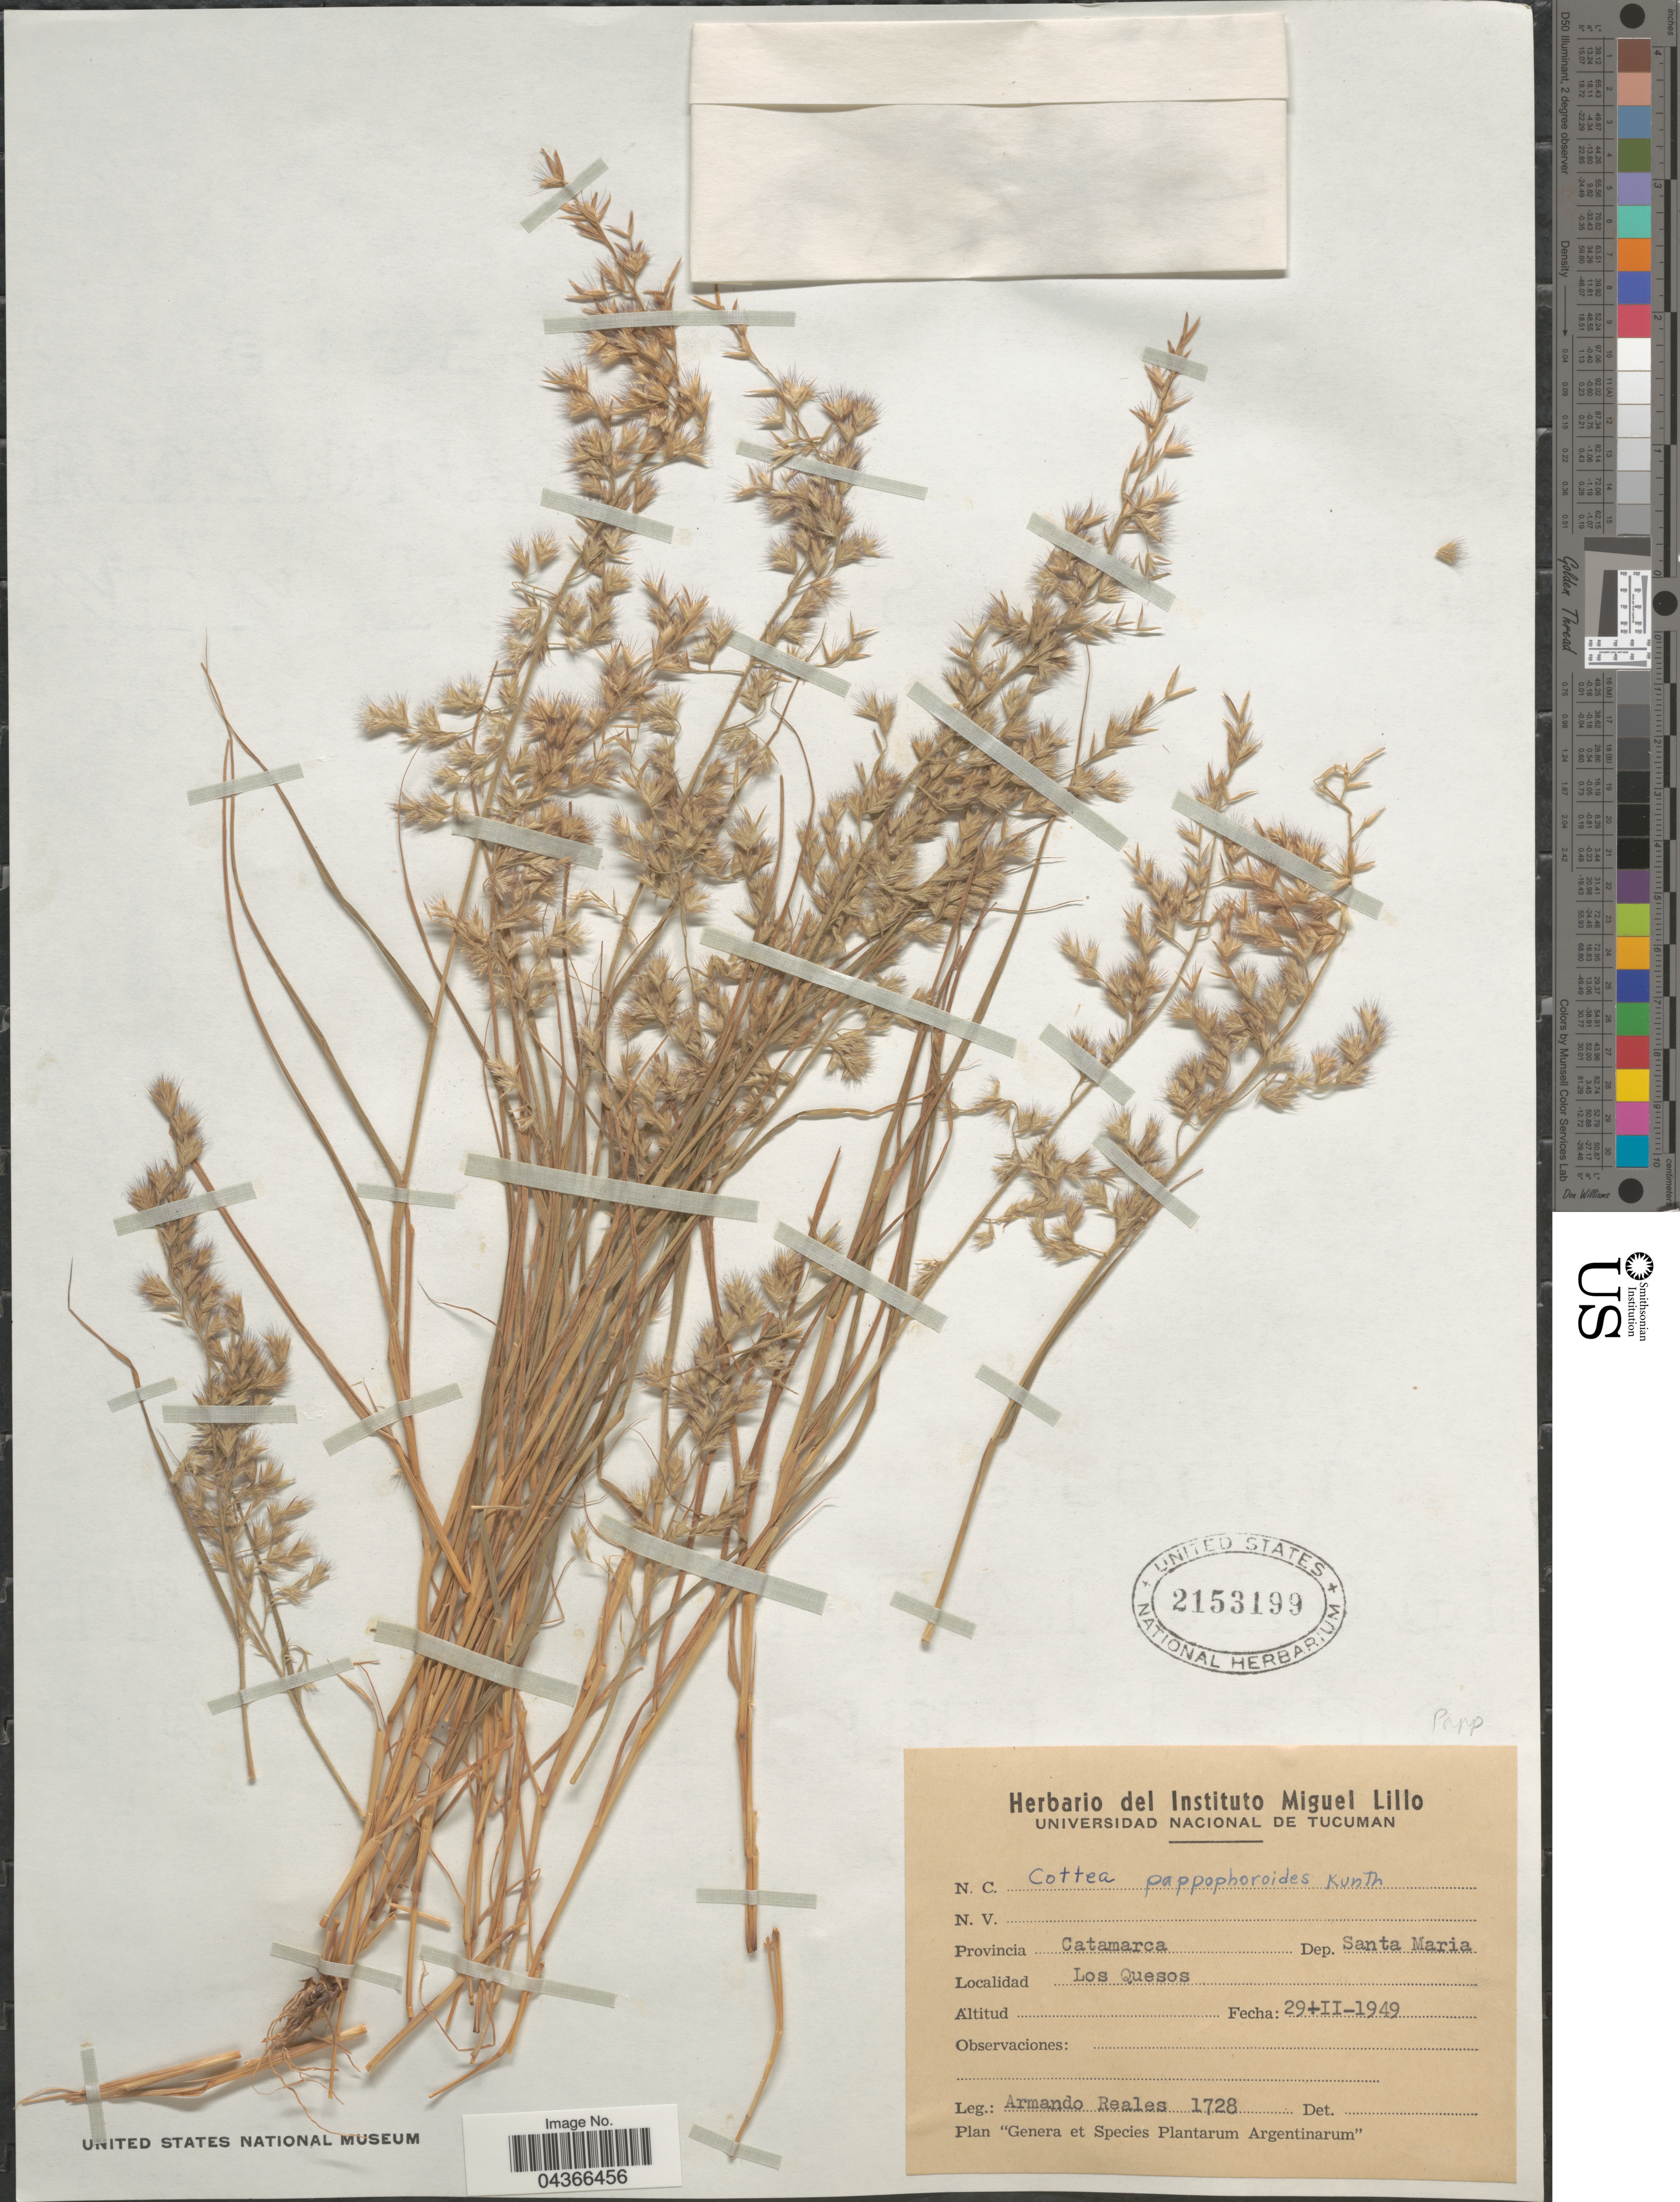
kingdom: Plantae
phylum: Tracheophyta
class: Liliopsida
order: Poales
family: Poaceae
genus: Cottea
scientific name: Cottea pappophoroides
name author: Kunth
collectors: A. Reales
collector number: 1728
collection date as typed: Transcribed d/m/y: 29/2/1949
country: Argentina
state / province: Catamarca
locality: Dep. Santa Maria. Los Quesos.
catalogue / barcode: US 2153199